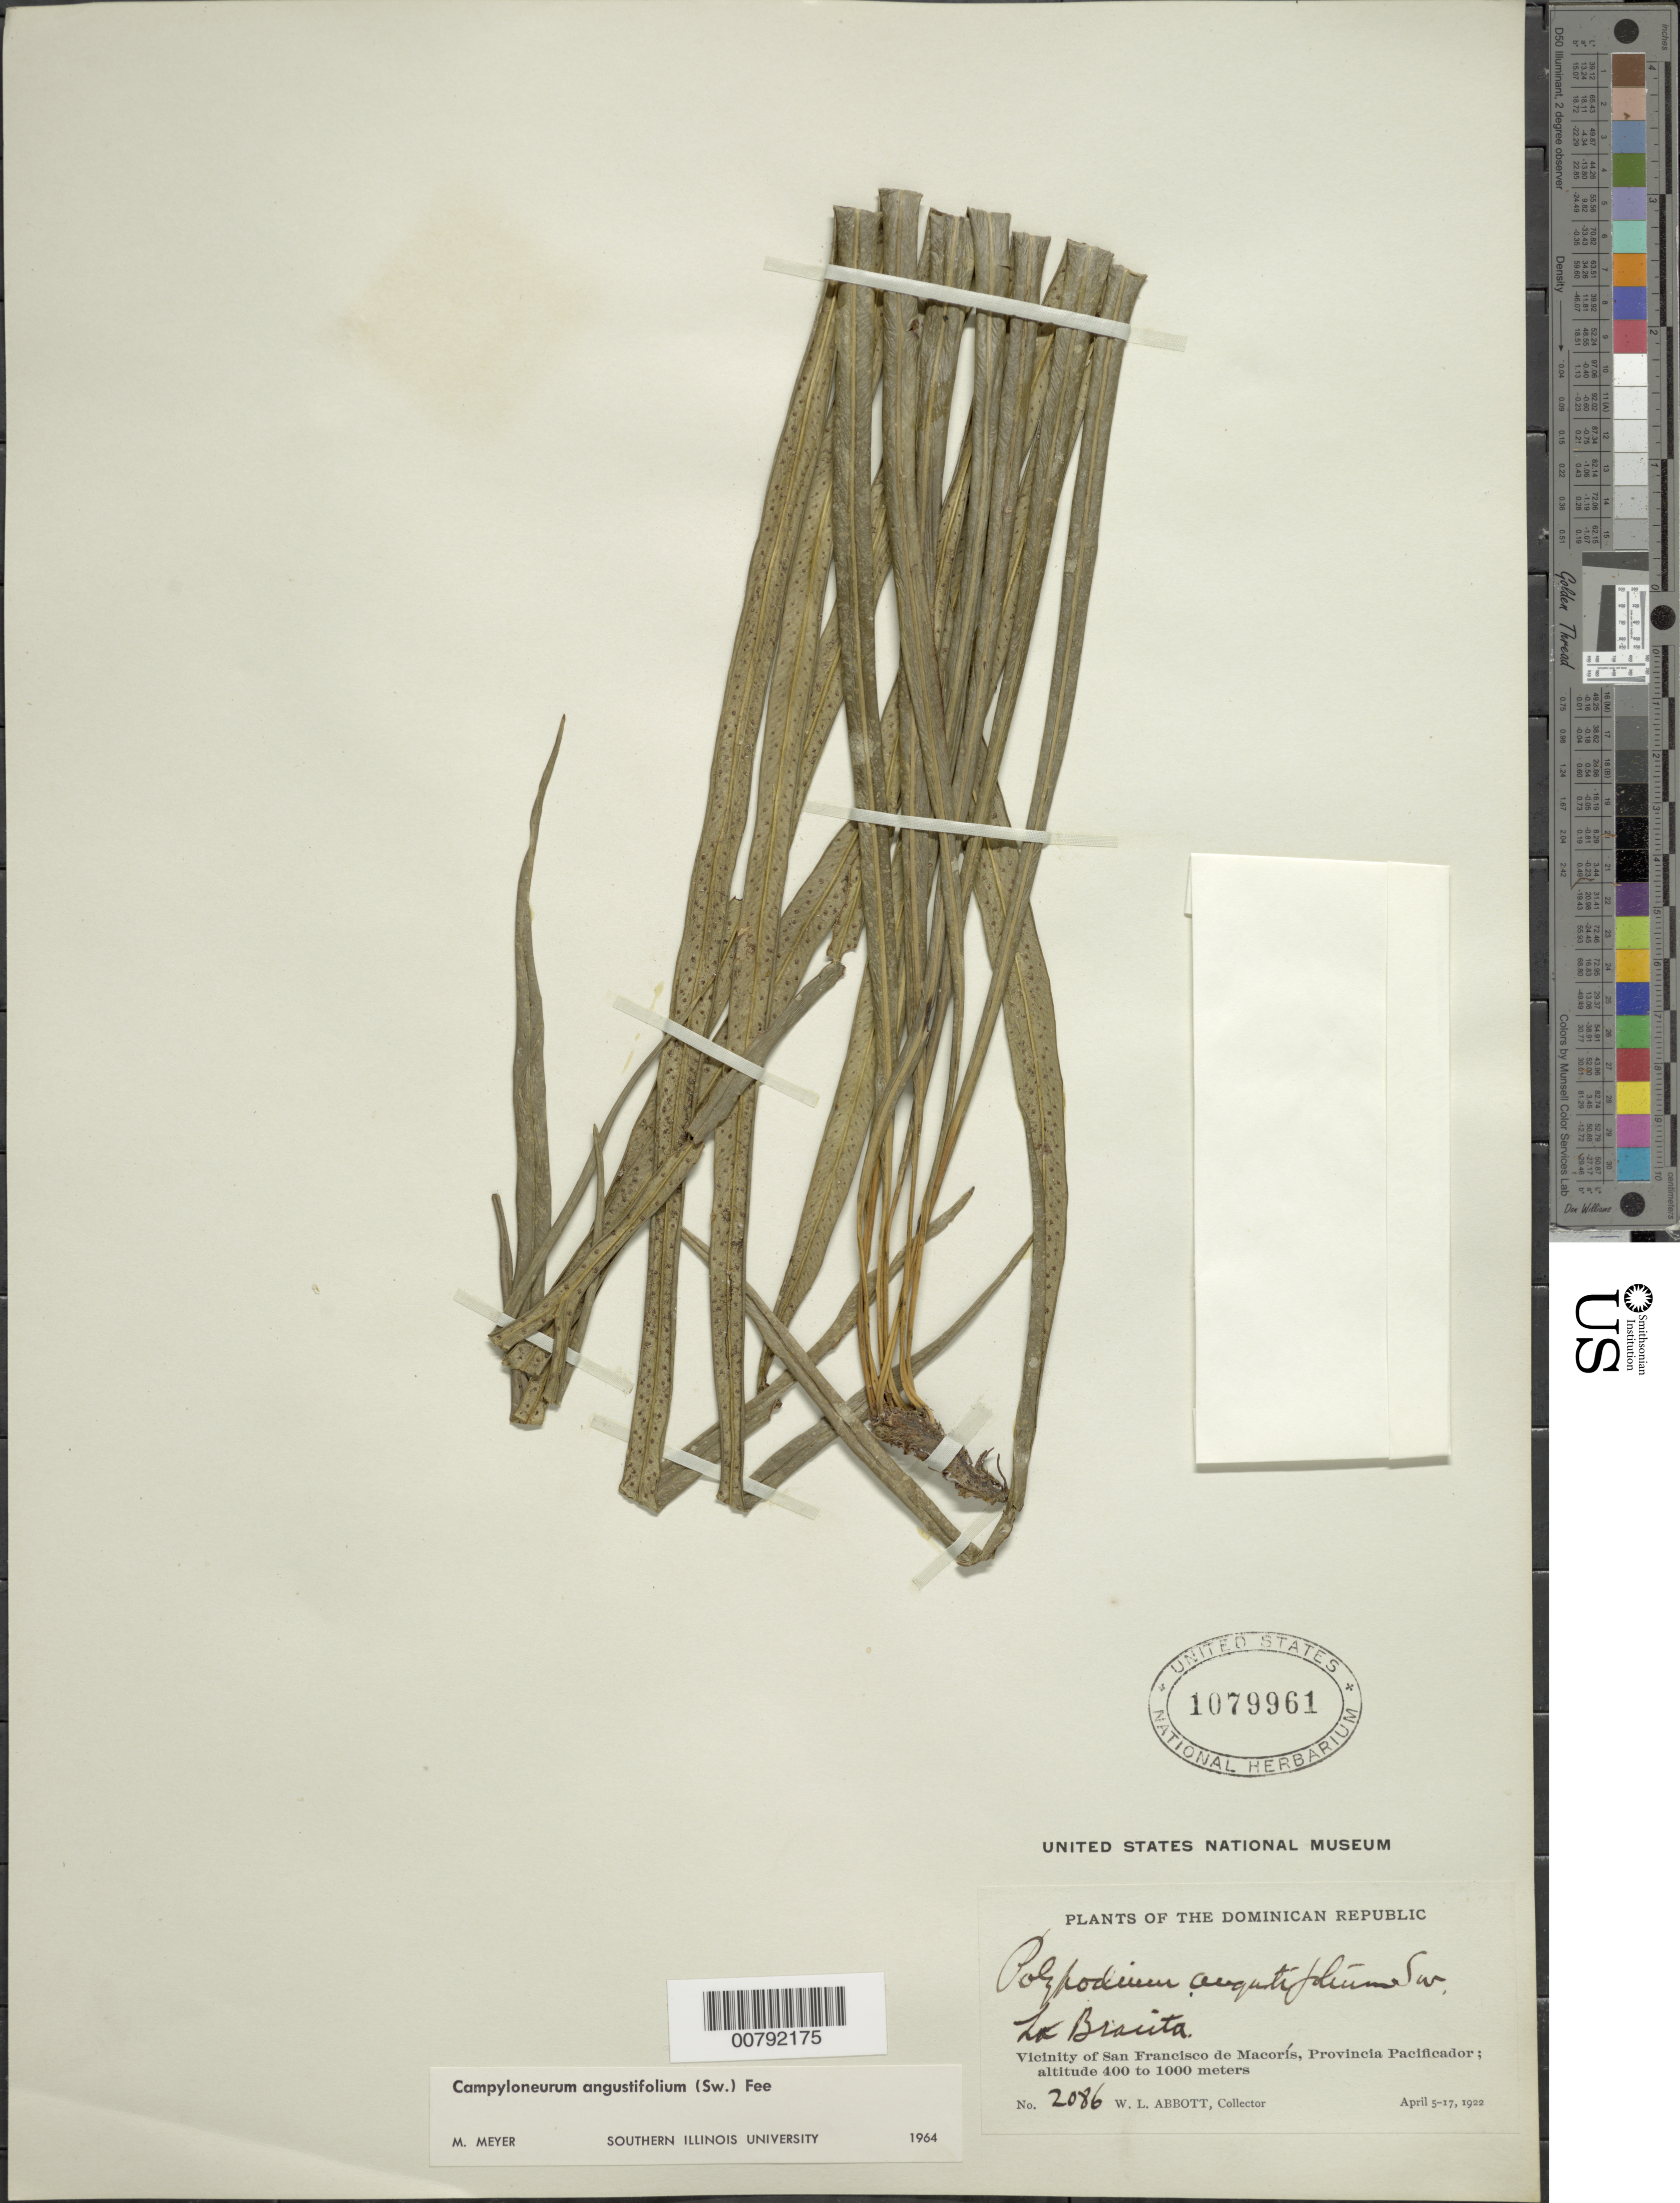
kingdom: Plantae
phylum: Tracheophyta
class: Polypodiopsida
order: Polypodiales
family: Polypodiaceae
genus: Campyloneurum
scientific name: Campyloneurum angustifolium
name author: (Sw.) Fée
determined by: Meyer, M.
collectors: W. L. Abbott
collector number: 2086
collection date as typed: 05 Apr 1922 to 17 Apr 1922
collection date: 1922-04-05/1922-04-17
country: Dominican Republic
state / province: Duarte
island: Hispaniola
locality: San Francisco de Macorís, La Braita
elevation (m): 400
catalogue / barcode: US 1079961